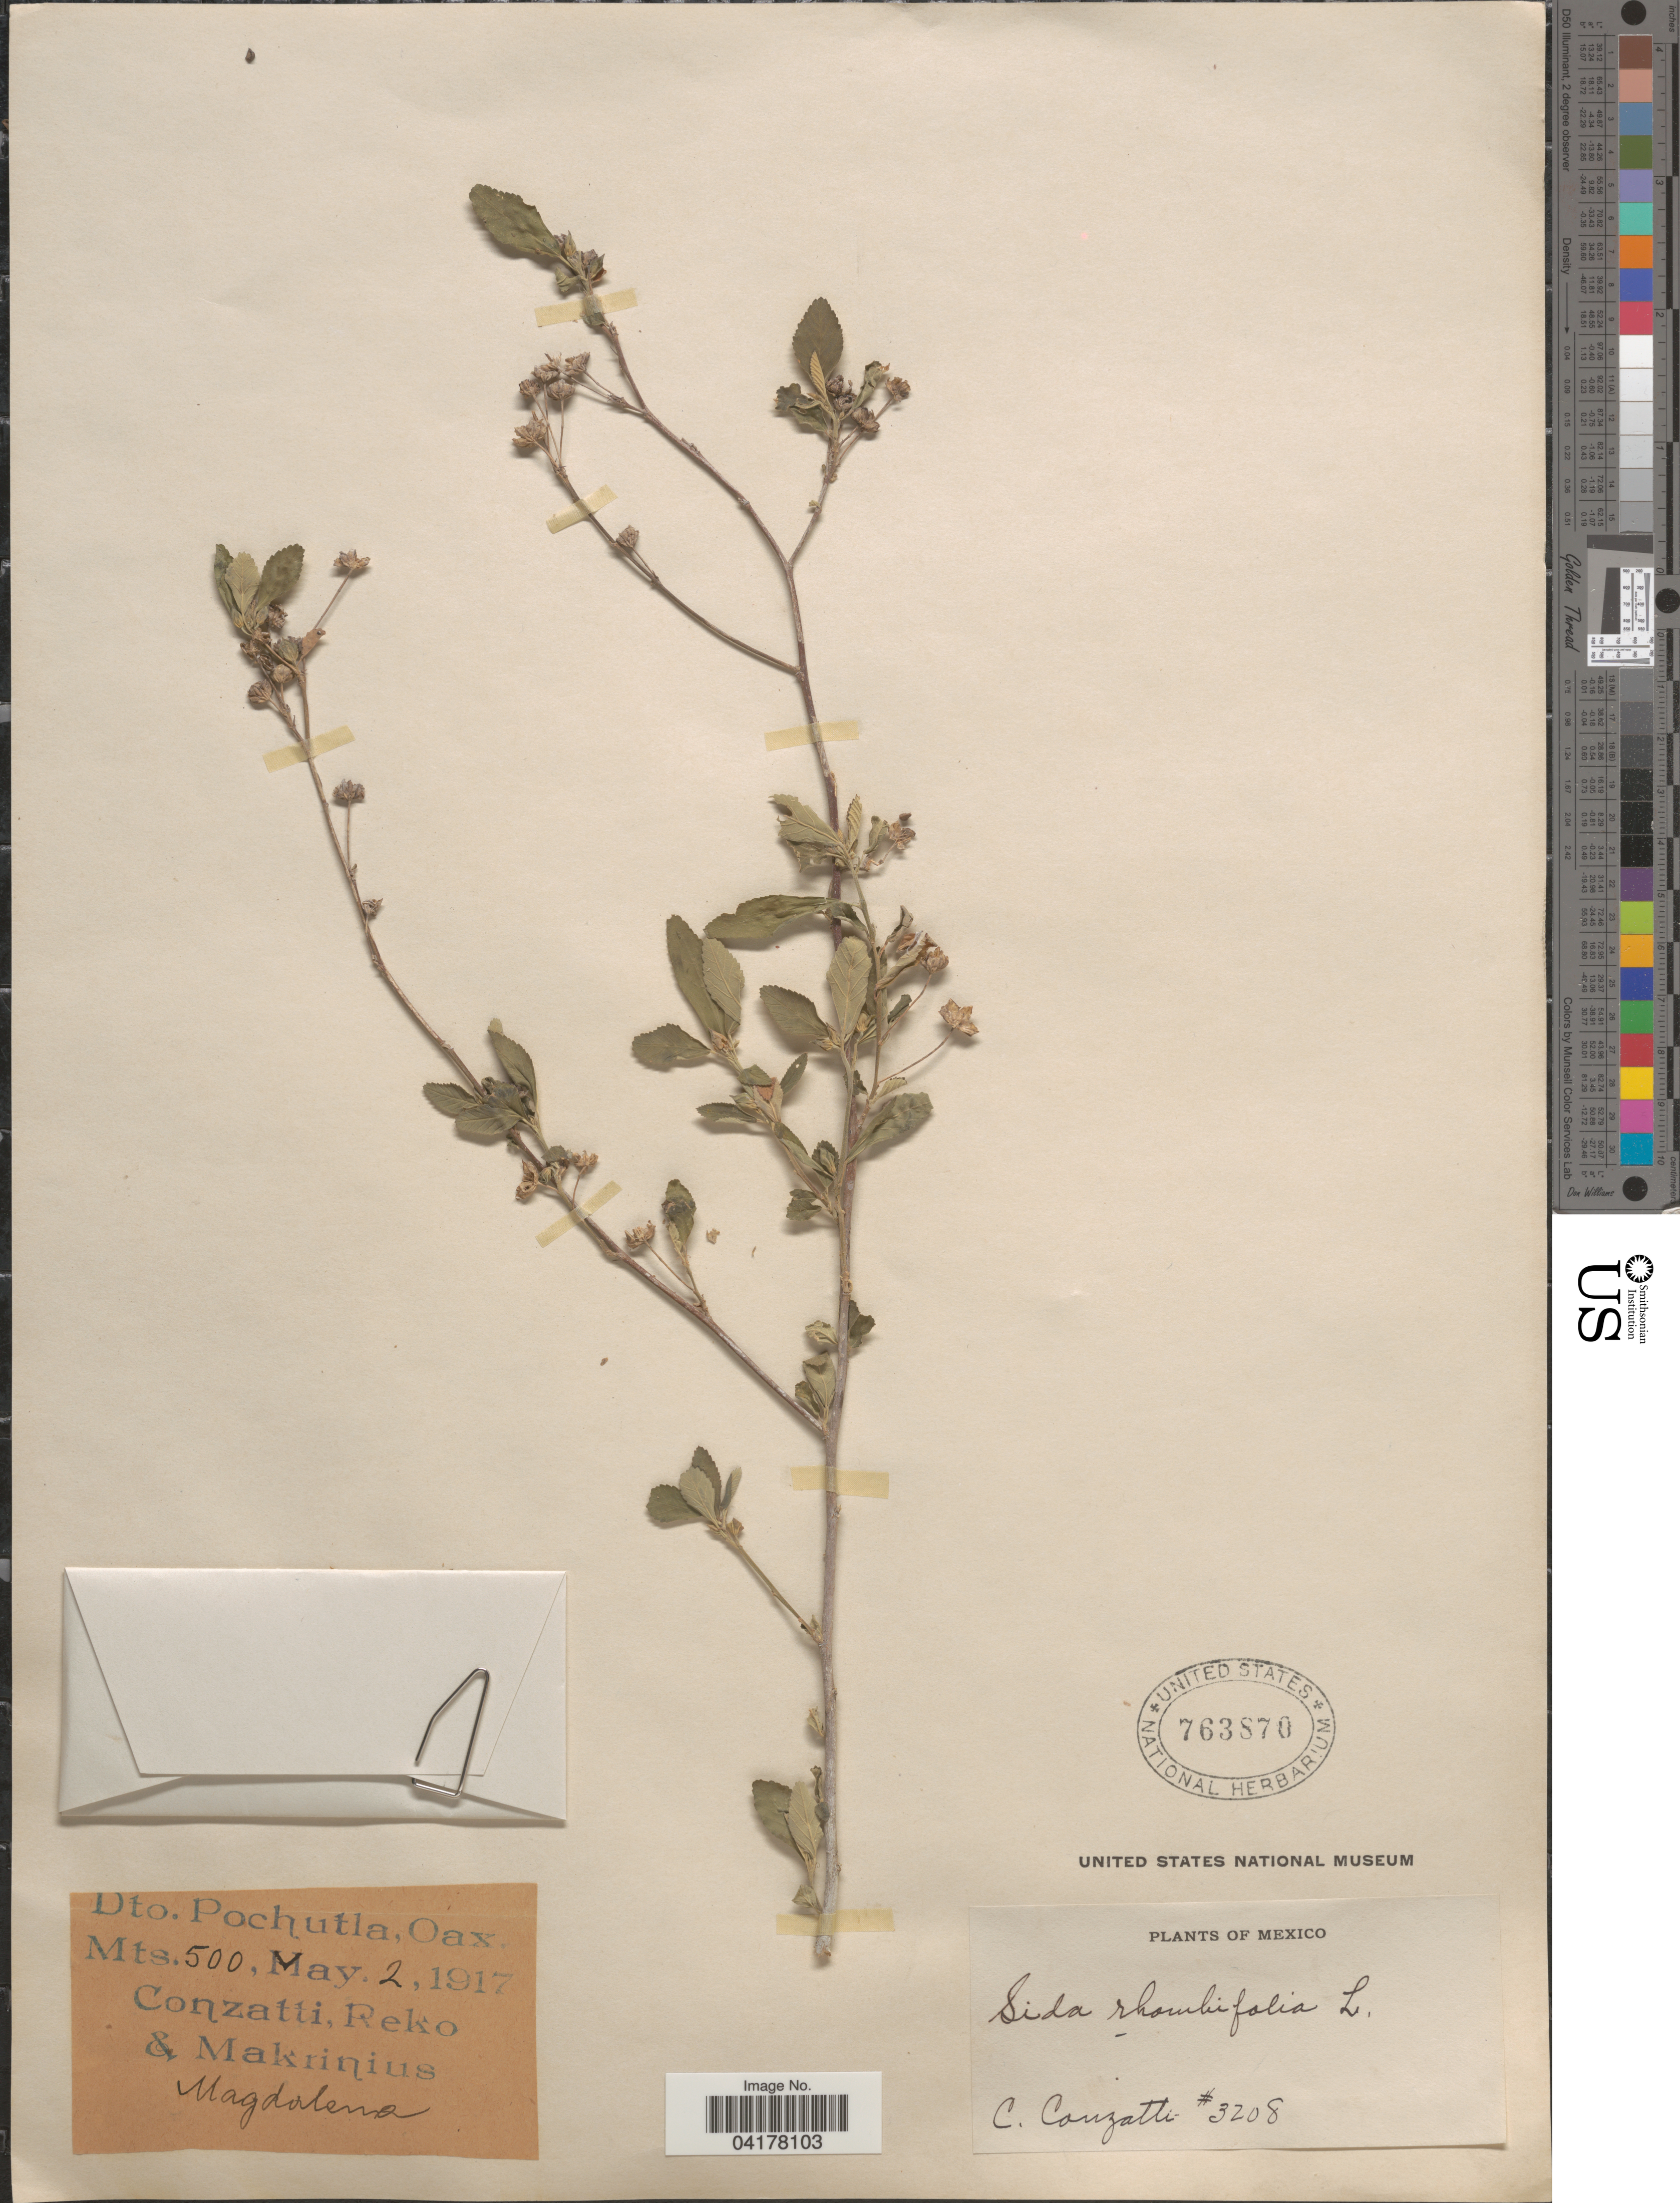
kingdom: Plantae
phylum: Tracheophyta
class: Magnoliopsida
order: Malvales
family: Malvaceae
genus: Sida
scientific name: Sida rhombifolia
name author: L.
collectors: C. Conzatti, -. Reko & -. Makrinius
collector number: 3208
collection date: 1917-05-02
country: Mexico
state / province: Oaxaca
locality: Dto. Pochutla.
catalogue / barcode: US 763870